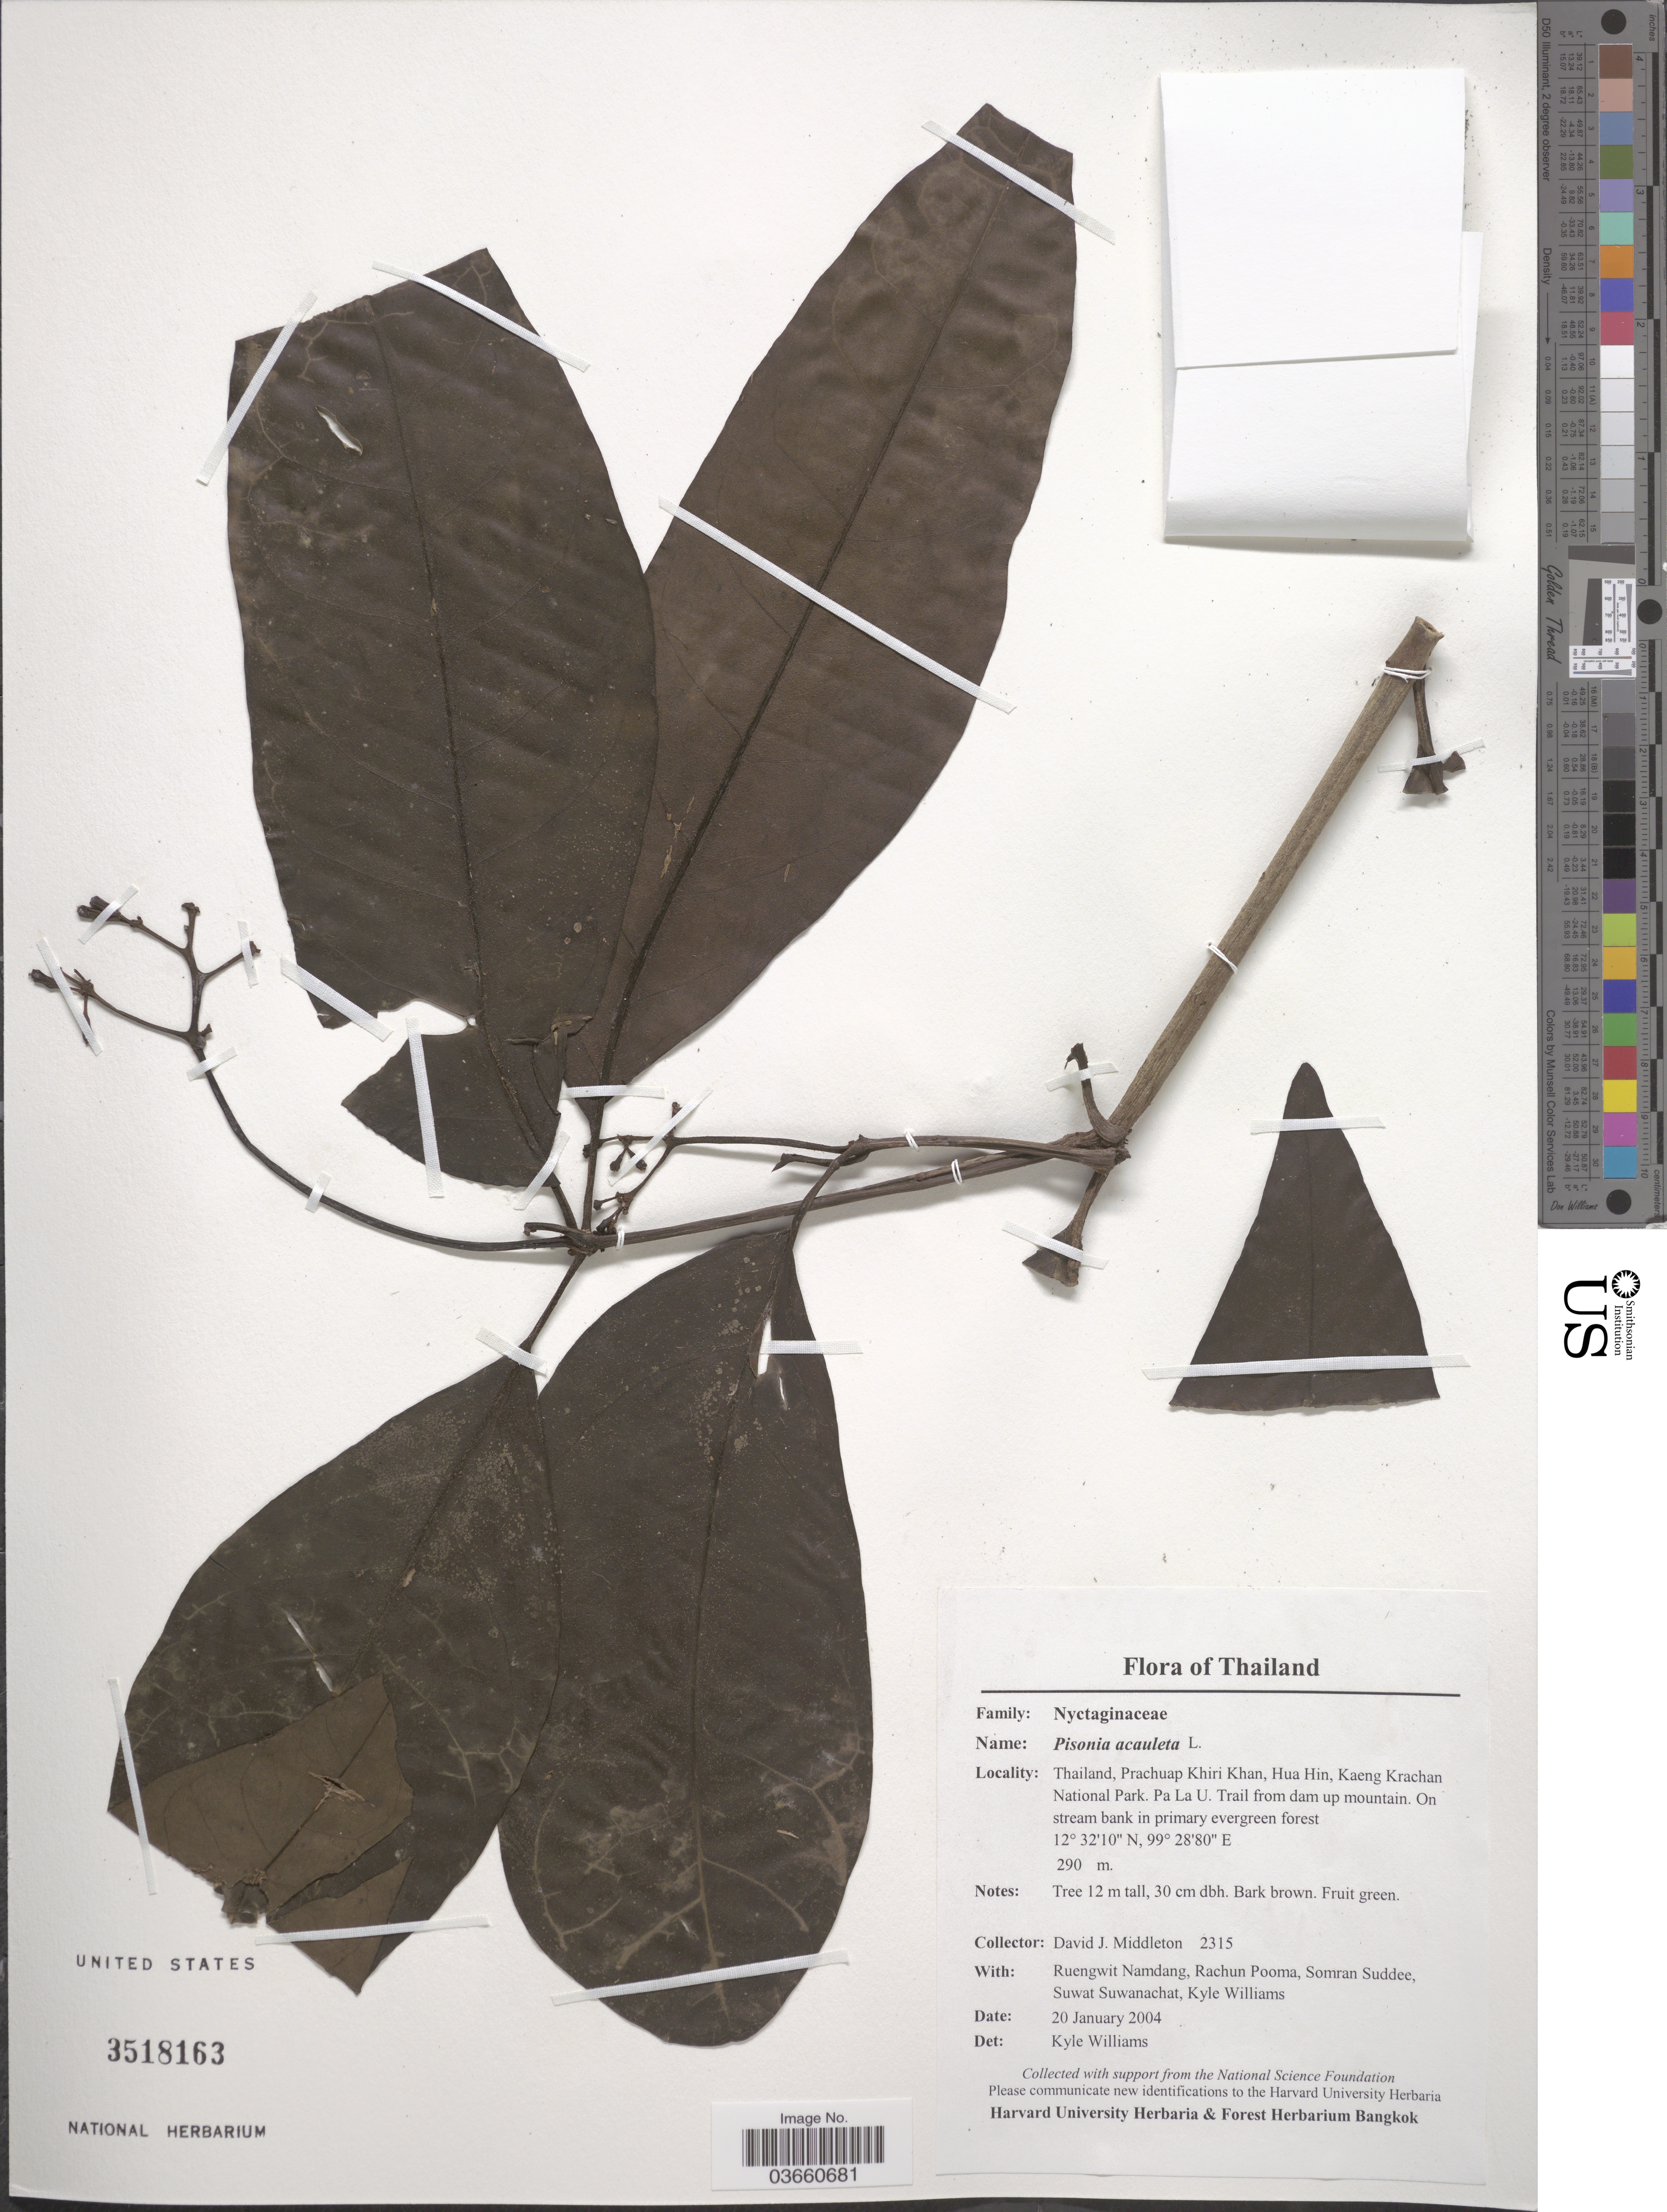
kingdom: Plantae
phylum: Tracheophyta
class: Magnoliopsida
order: Caryophyllales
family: Nyctaginaceae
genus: Pisonia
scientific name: Pisonia aculeata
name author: L.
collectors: D. J. Middleton, R. Namdang, R. Pooma, S. Suddee & et al.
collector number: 2315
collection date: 2004-01-20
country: Thailand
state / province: Prachuap Khiri Khan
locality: Hua Hun, Kaeng Krachan National Park. Pa La U. Trail from dam up mountain.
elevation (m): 290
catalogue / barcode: US 3518163